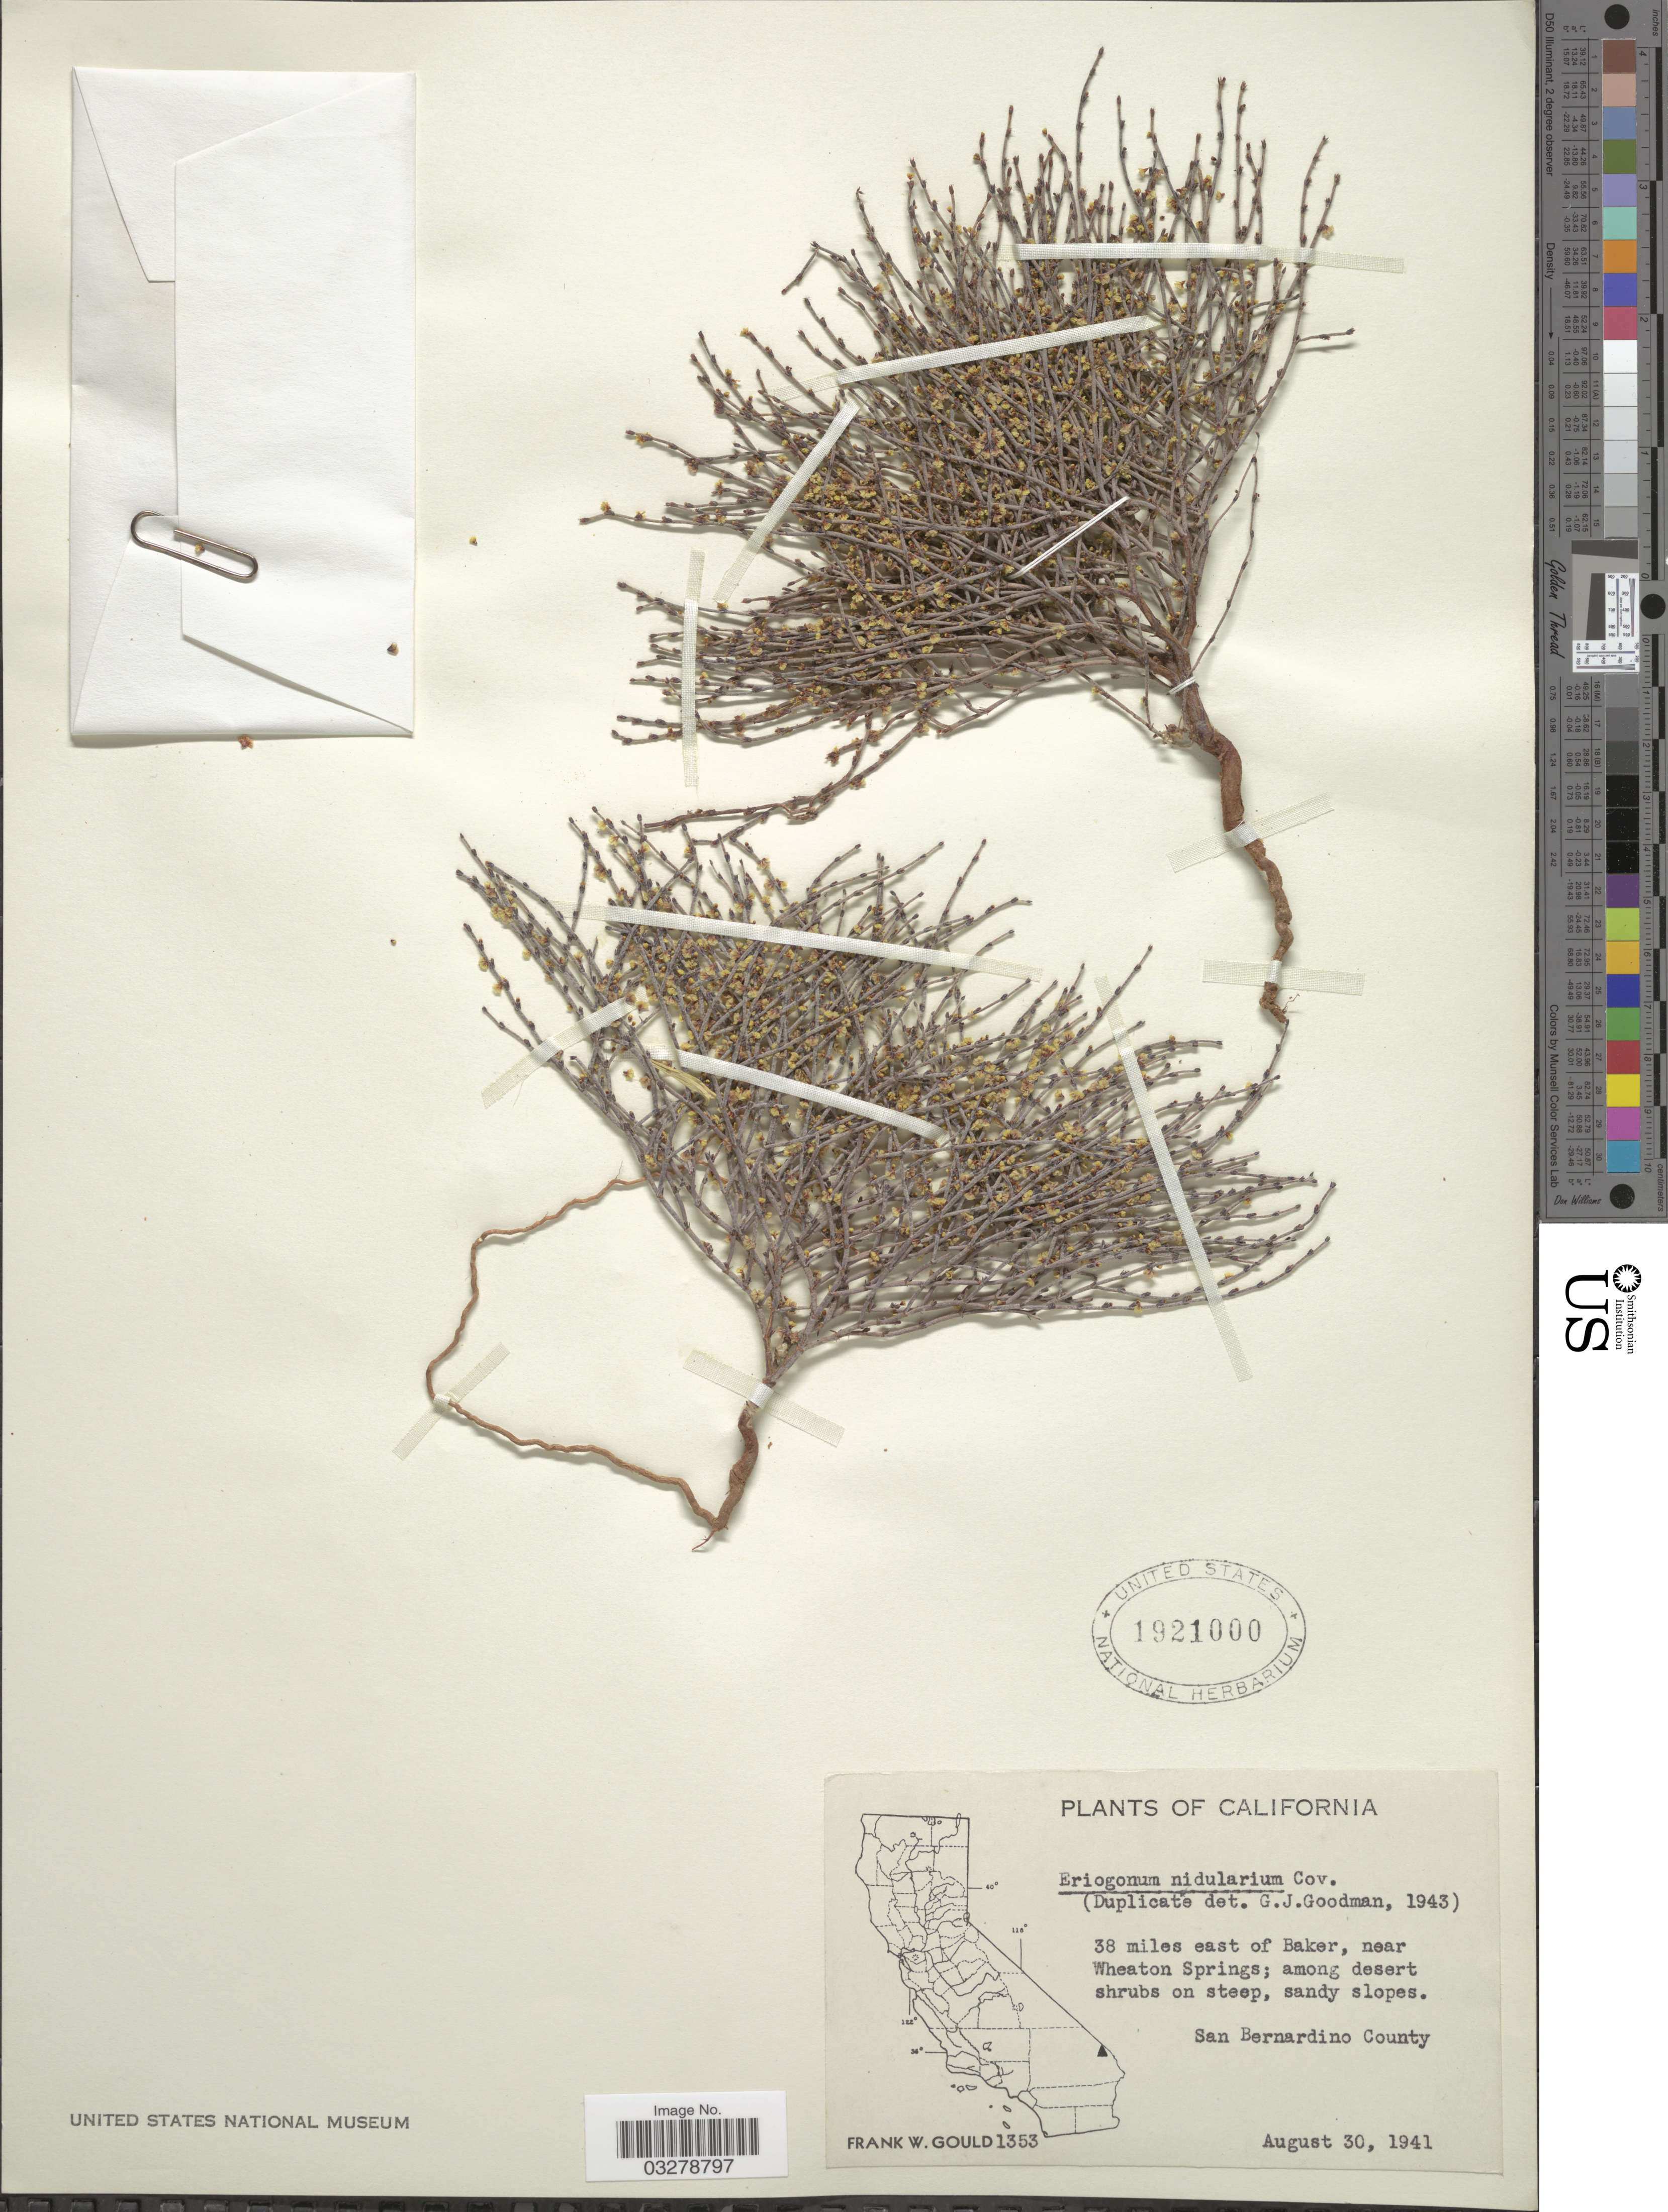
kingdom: Plantae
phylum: Tracheophyta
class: Magnoliopsida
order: Caryophyllales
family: Polygonaceae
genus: Eriogonum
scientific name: Eriogonum nidularium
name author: Coville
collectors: F. W. Gould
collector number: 1353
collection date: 1941-08-30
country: United States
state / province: California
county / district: San Bernardino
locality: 38 miles east of Baker, near Wheaton Springs. San Bernardino County.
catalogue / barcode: US 1921000